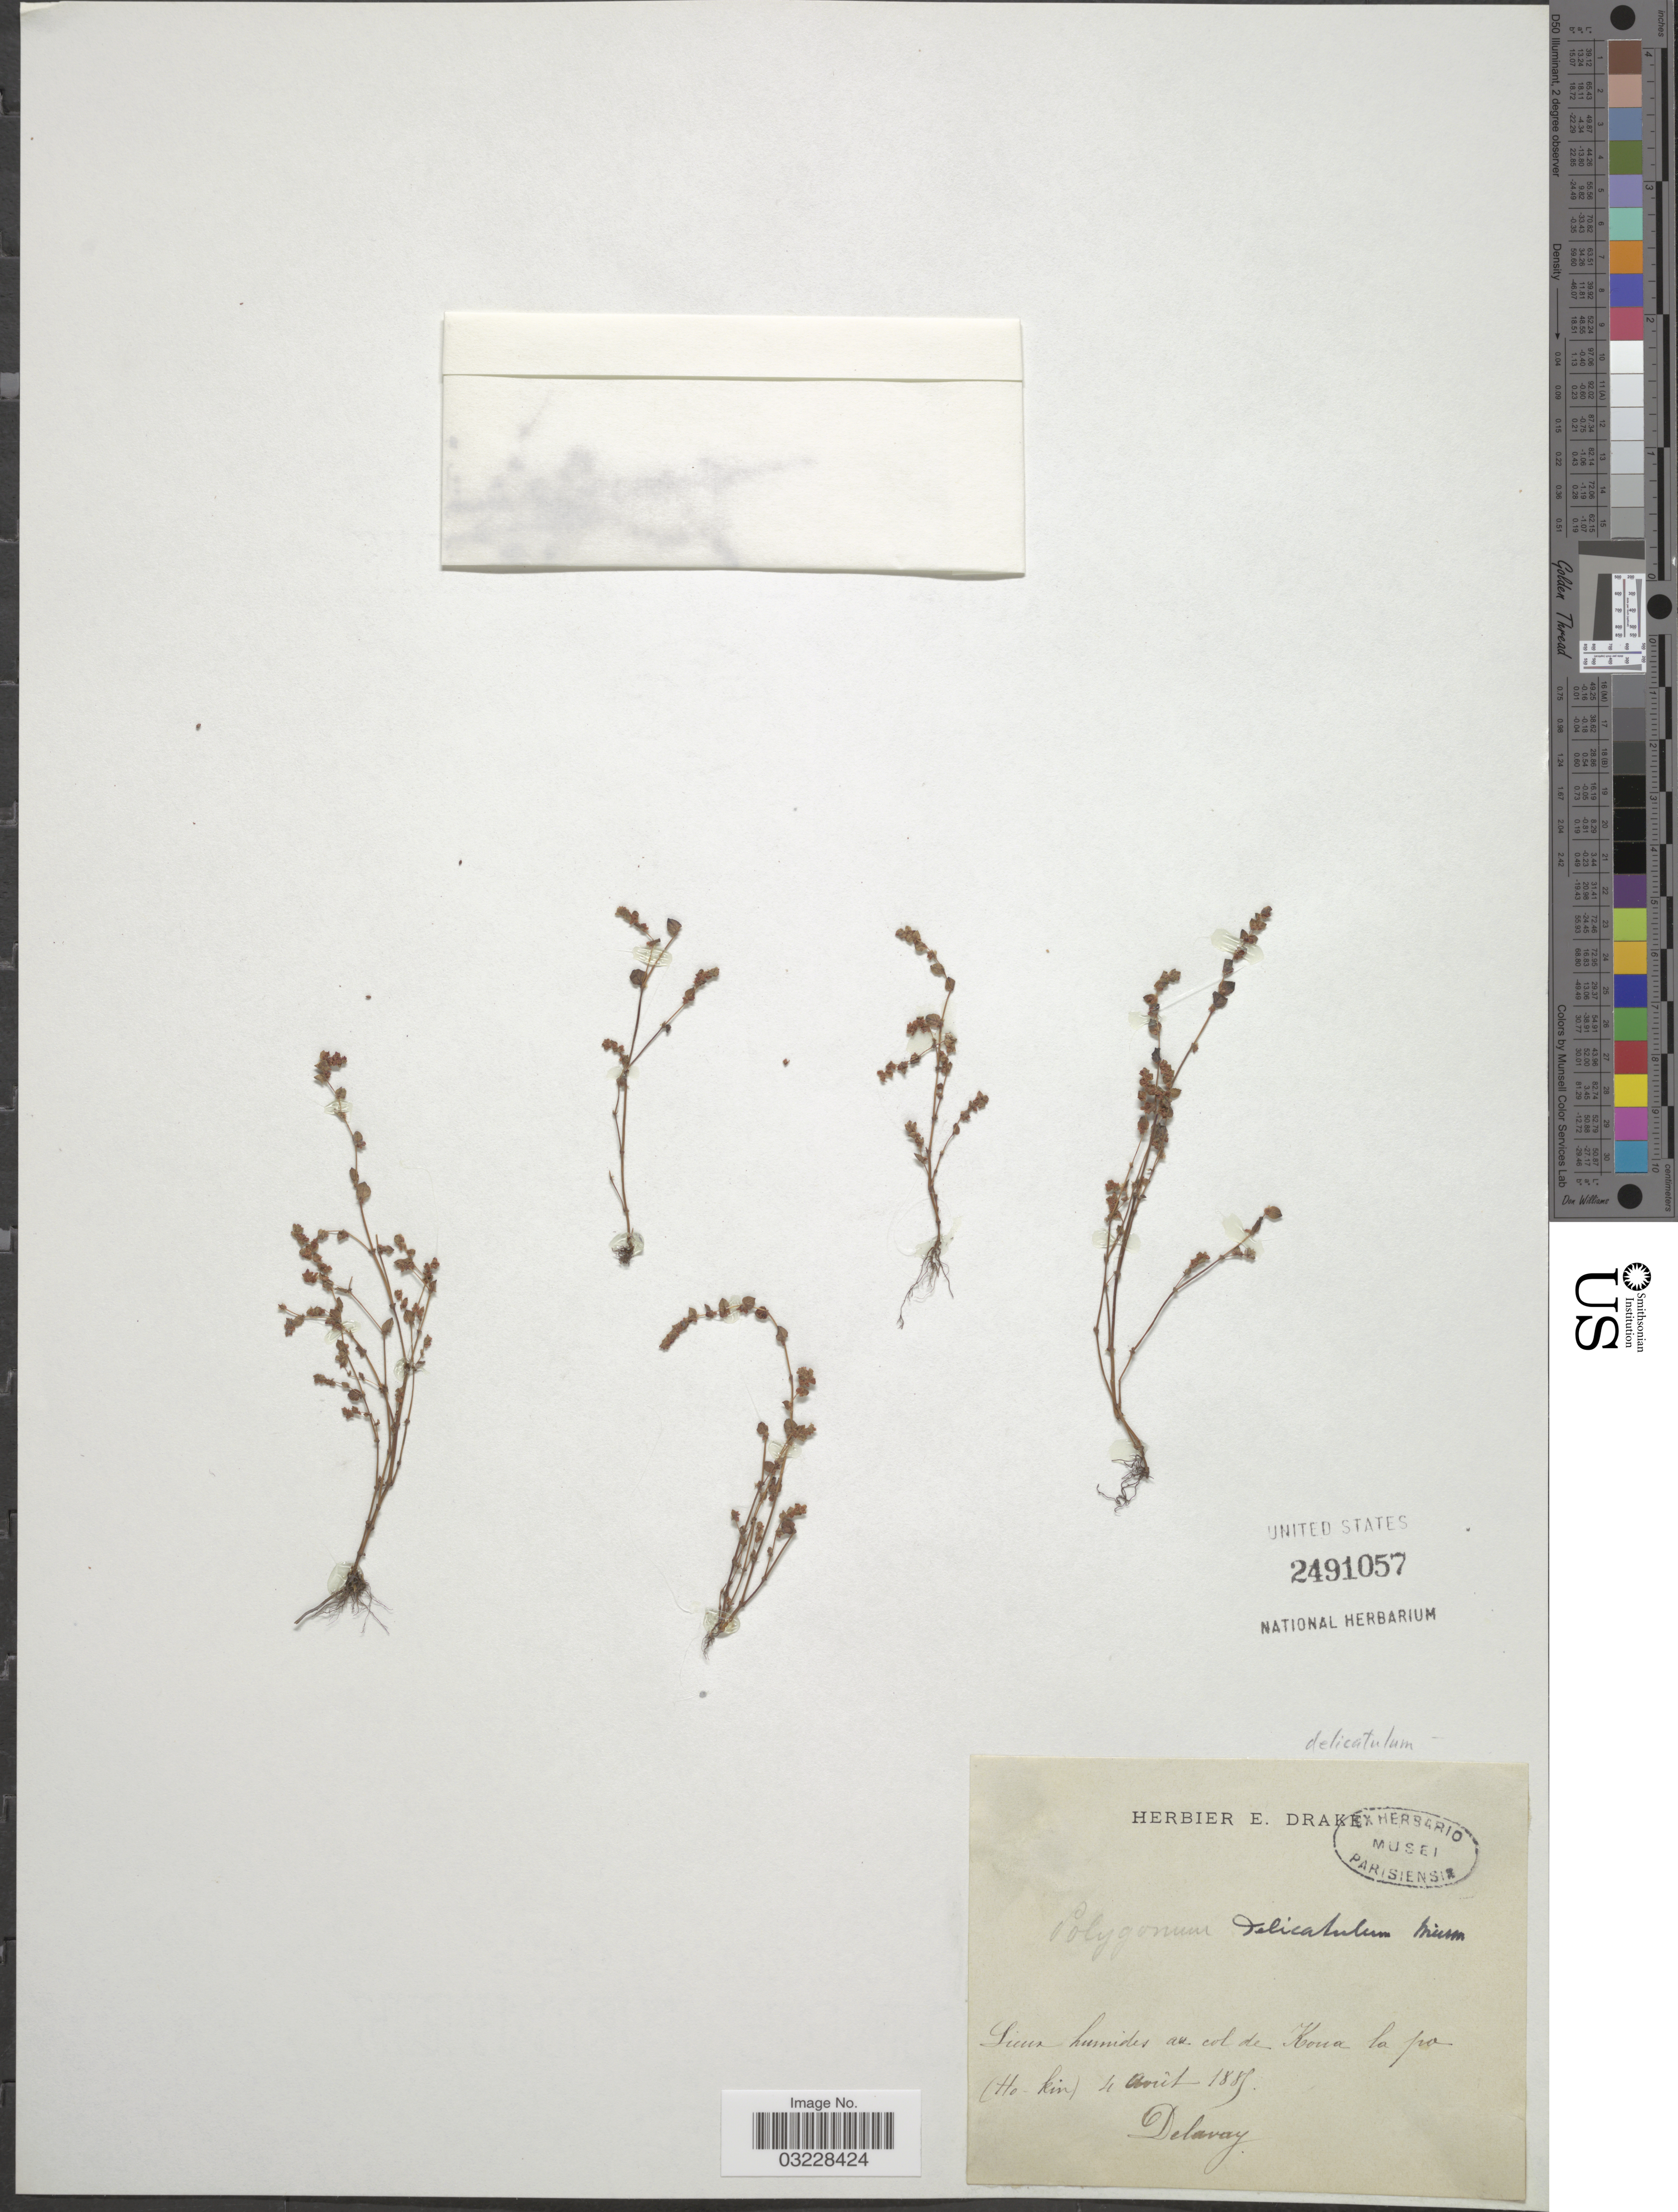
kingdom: Plantae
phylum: Tracheophyta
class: Magnoliopsida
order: Caryophyllales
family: Polygonaceae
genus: Koenigia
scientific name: Koenigia delicatula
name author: (Meisn.) H. Hara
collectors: Delavay, --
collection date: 1885-08-04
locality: Lieux humids au col de Koua la po (Ho-kin).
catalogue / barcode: US 2491057